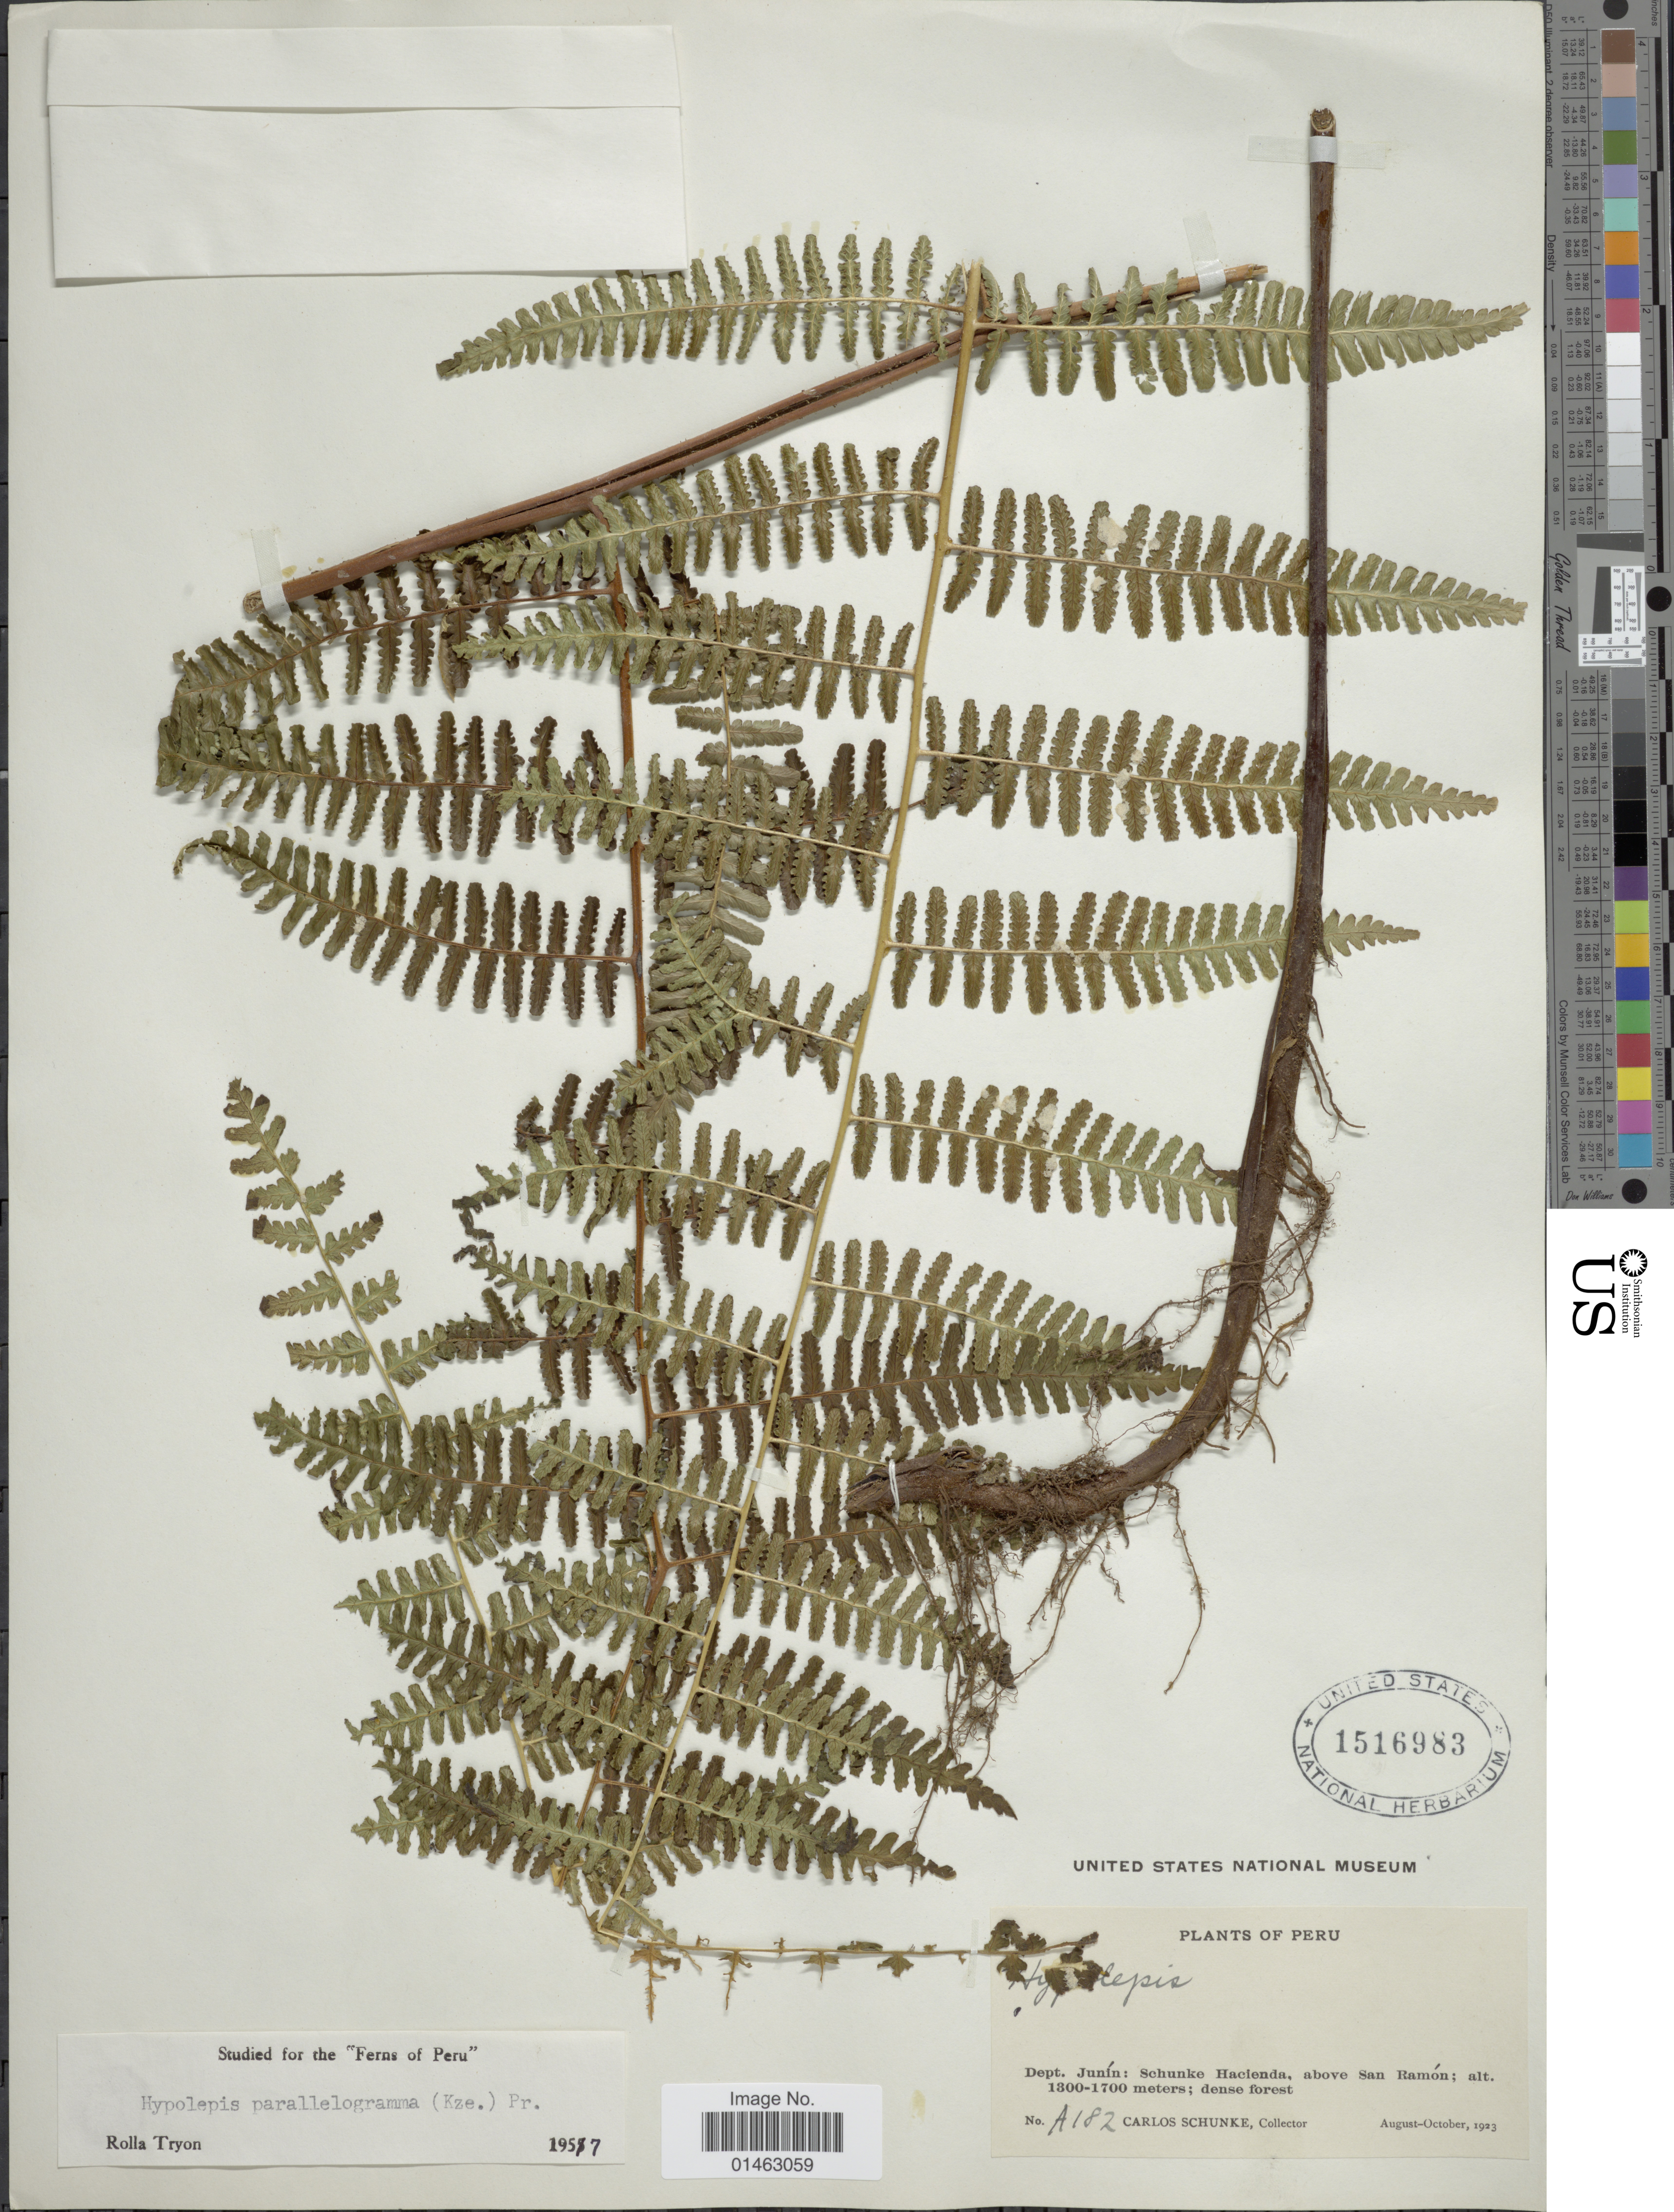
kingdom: Plantae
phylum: Tracheophyta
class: Polypodiopsida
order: Polypodiales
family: Dennstaedtiaceae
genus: Hypolepis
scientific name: Hypolepis parallelogramma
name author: (Kunze) C. Presl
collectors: C. Schunke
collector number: A 182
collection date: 1923-08/1923-10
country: Peru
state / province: Junín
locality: Dept. Junín: Schunke Hacienda, above San Ramón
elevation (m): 1300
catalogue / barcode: US 1516983